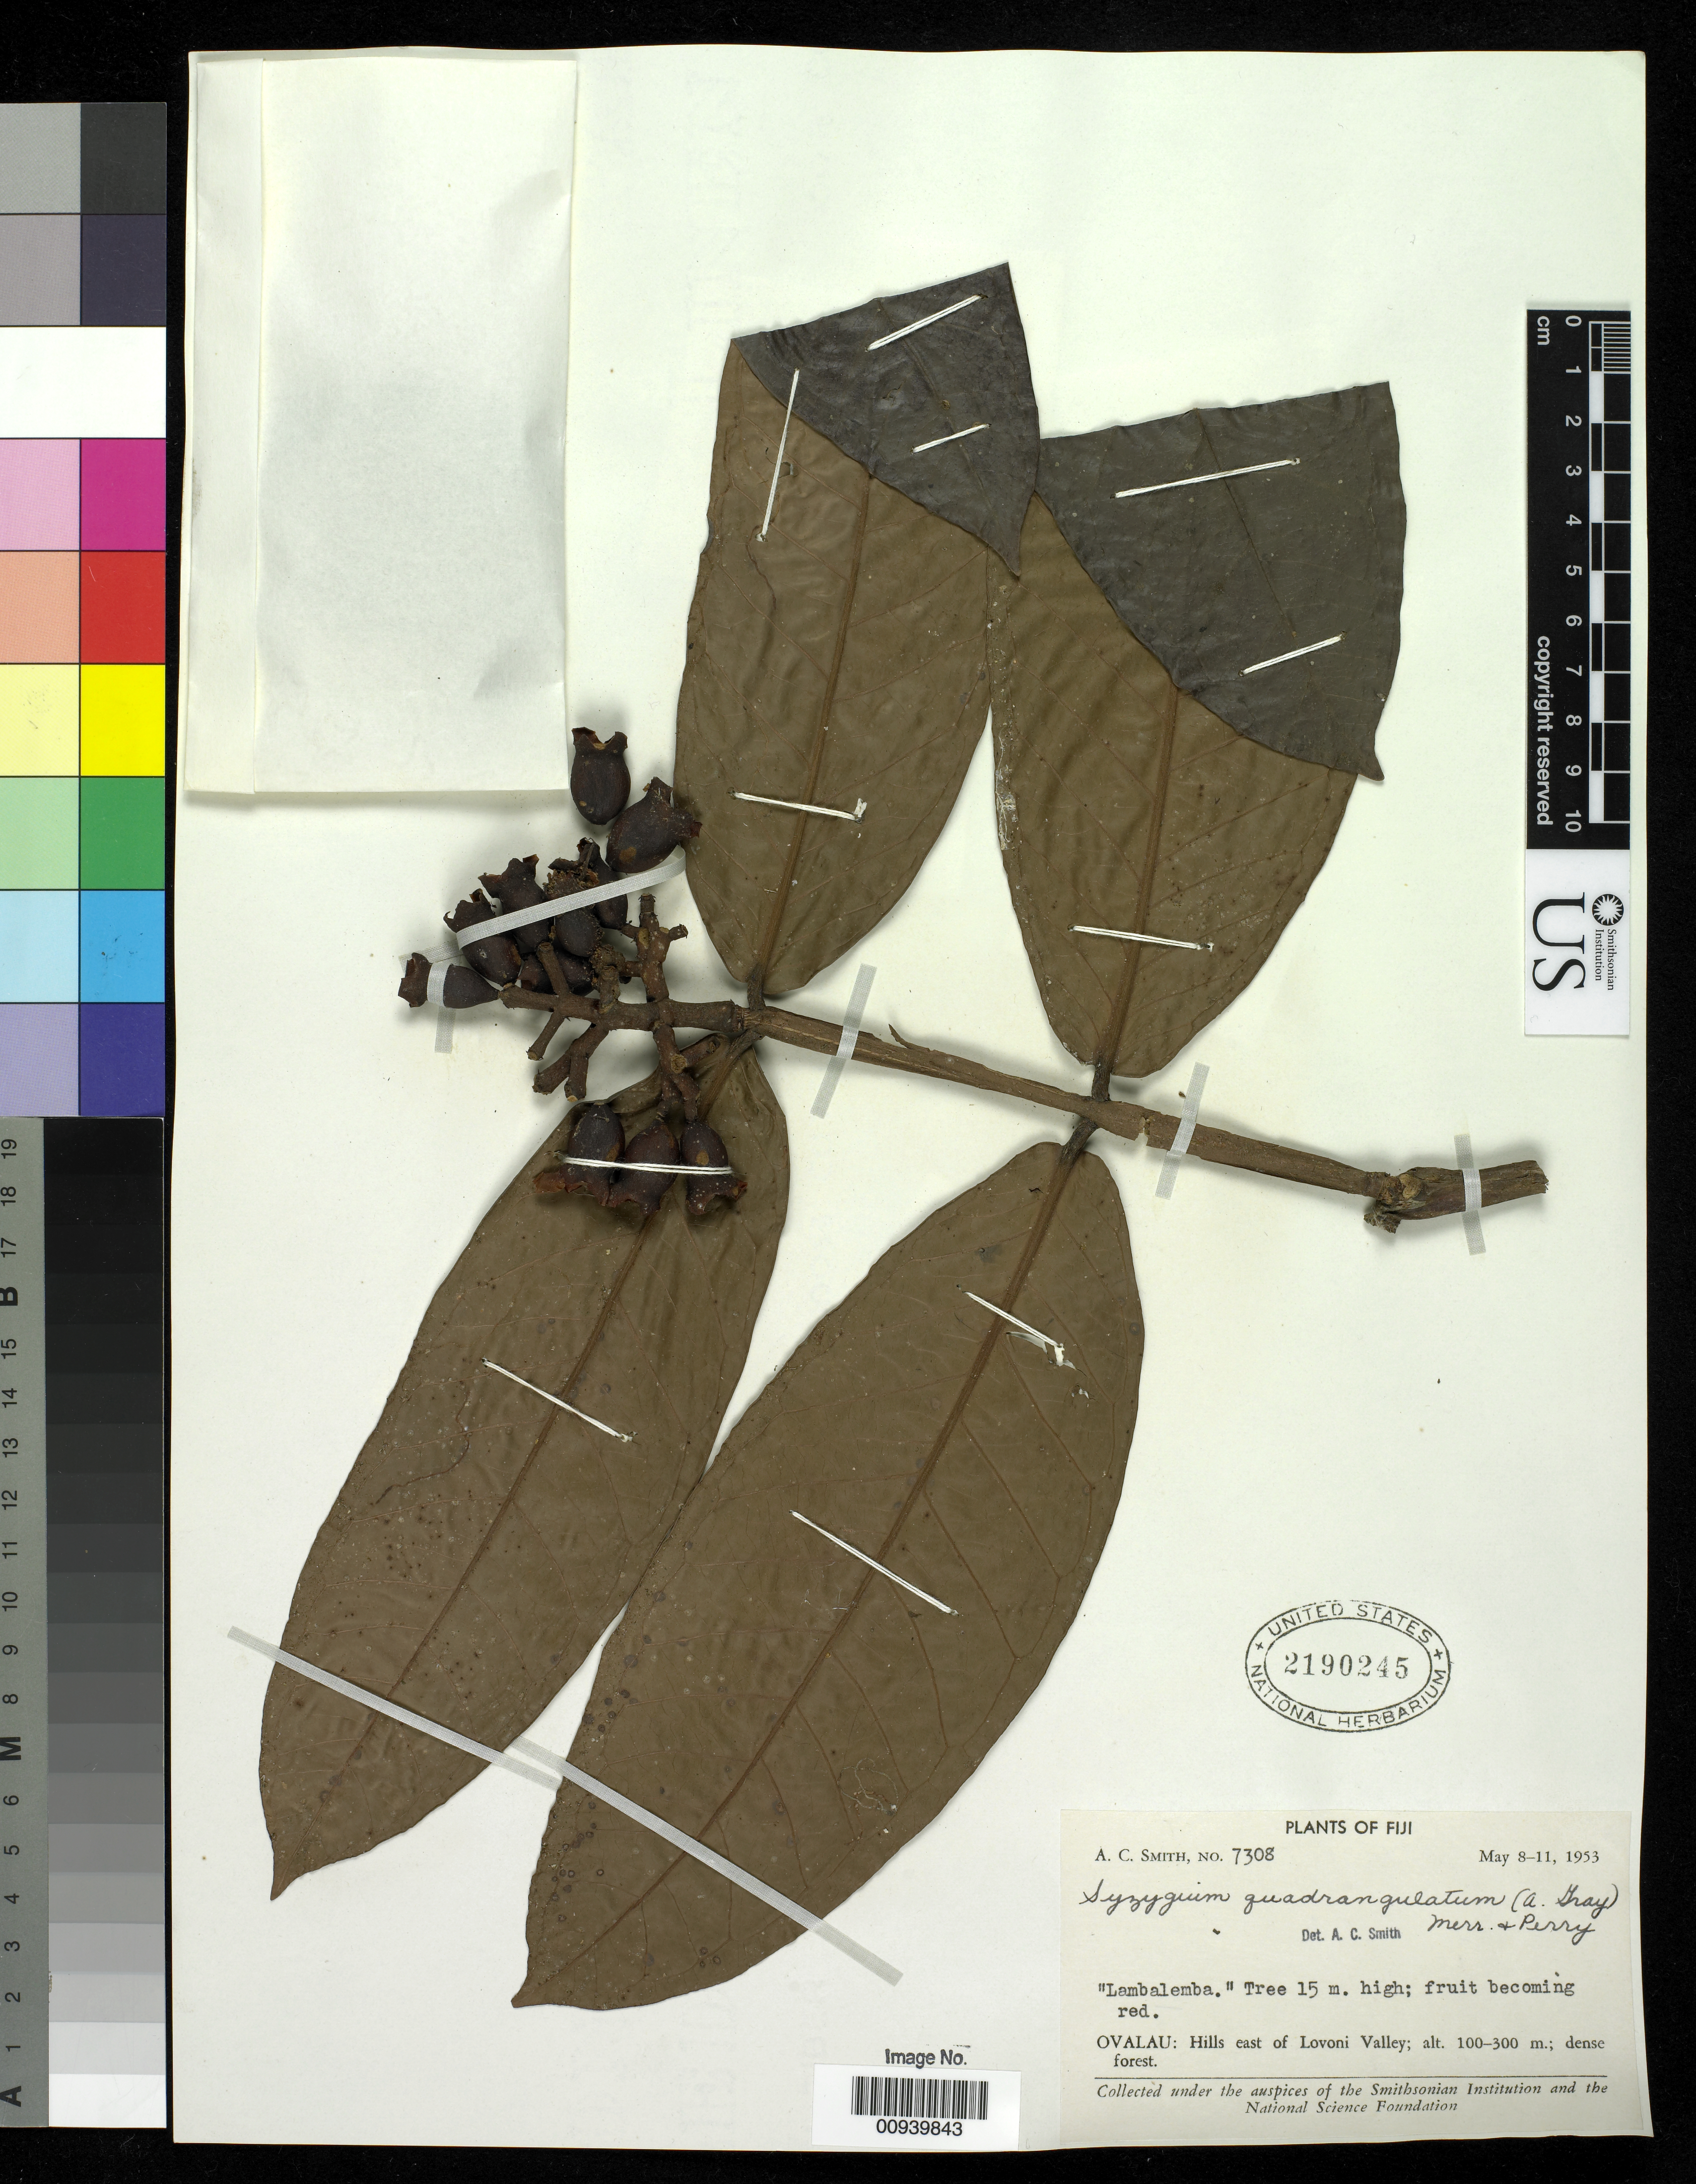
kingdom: Plantae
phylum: Tracheophyta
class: Magnoliopsida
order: Myrtales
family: Myrtaceae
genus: Syzygium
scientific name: Syzygium quadrangulatum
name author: (A. Gray) Merr. & L.M. Perry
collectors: C. A. Smith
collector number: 7308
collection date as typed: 08 May 1953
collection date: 1953-05-08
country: Fiji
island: Ovalau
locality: Hills east of Lovoni Valley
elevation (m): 100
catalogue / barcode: US 2190245